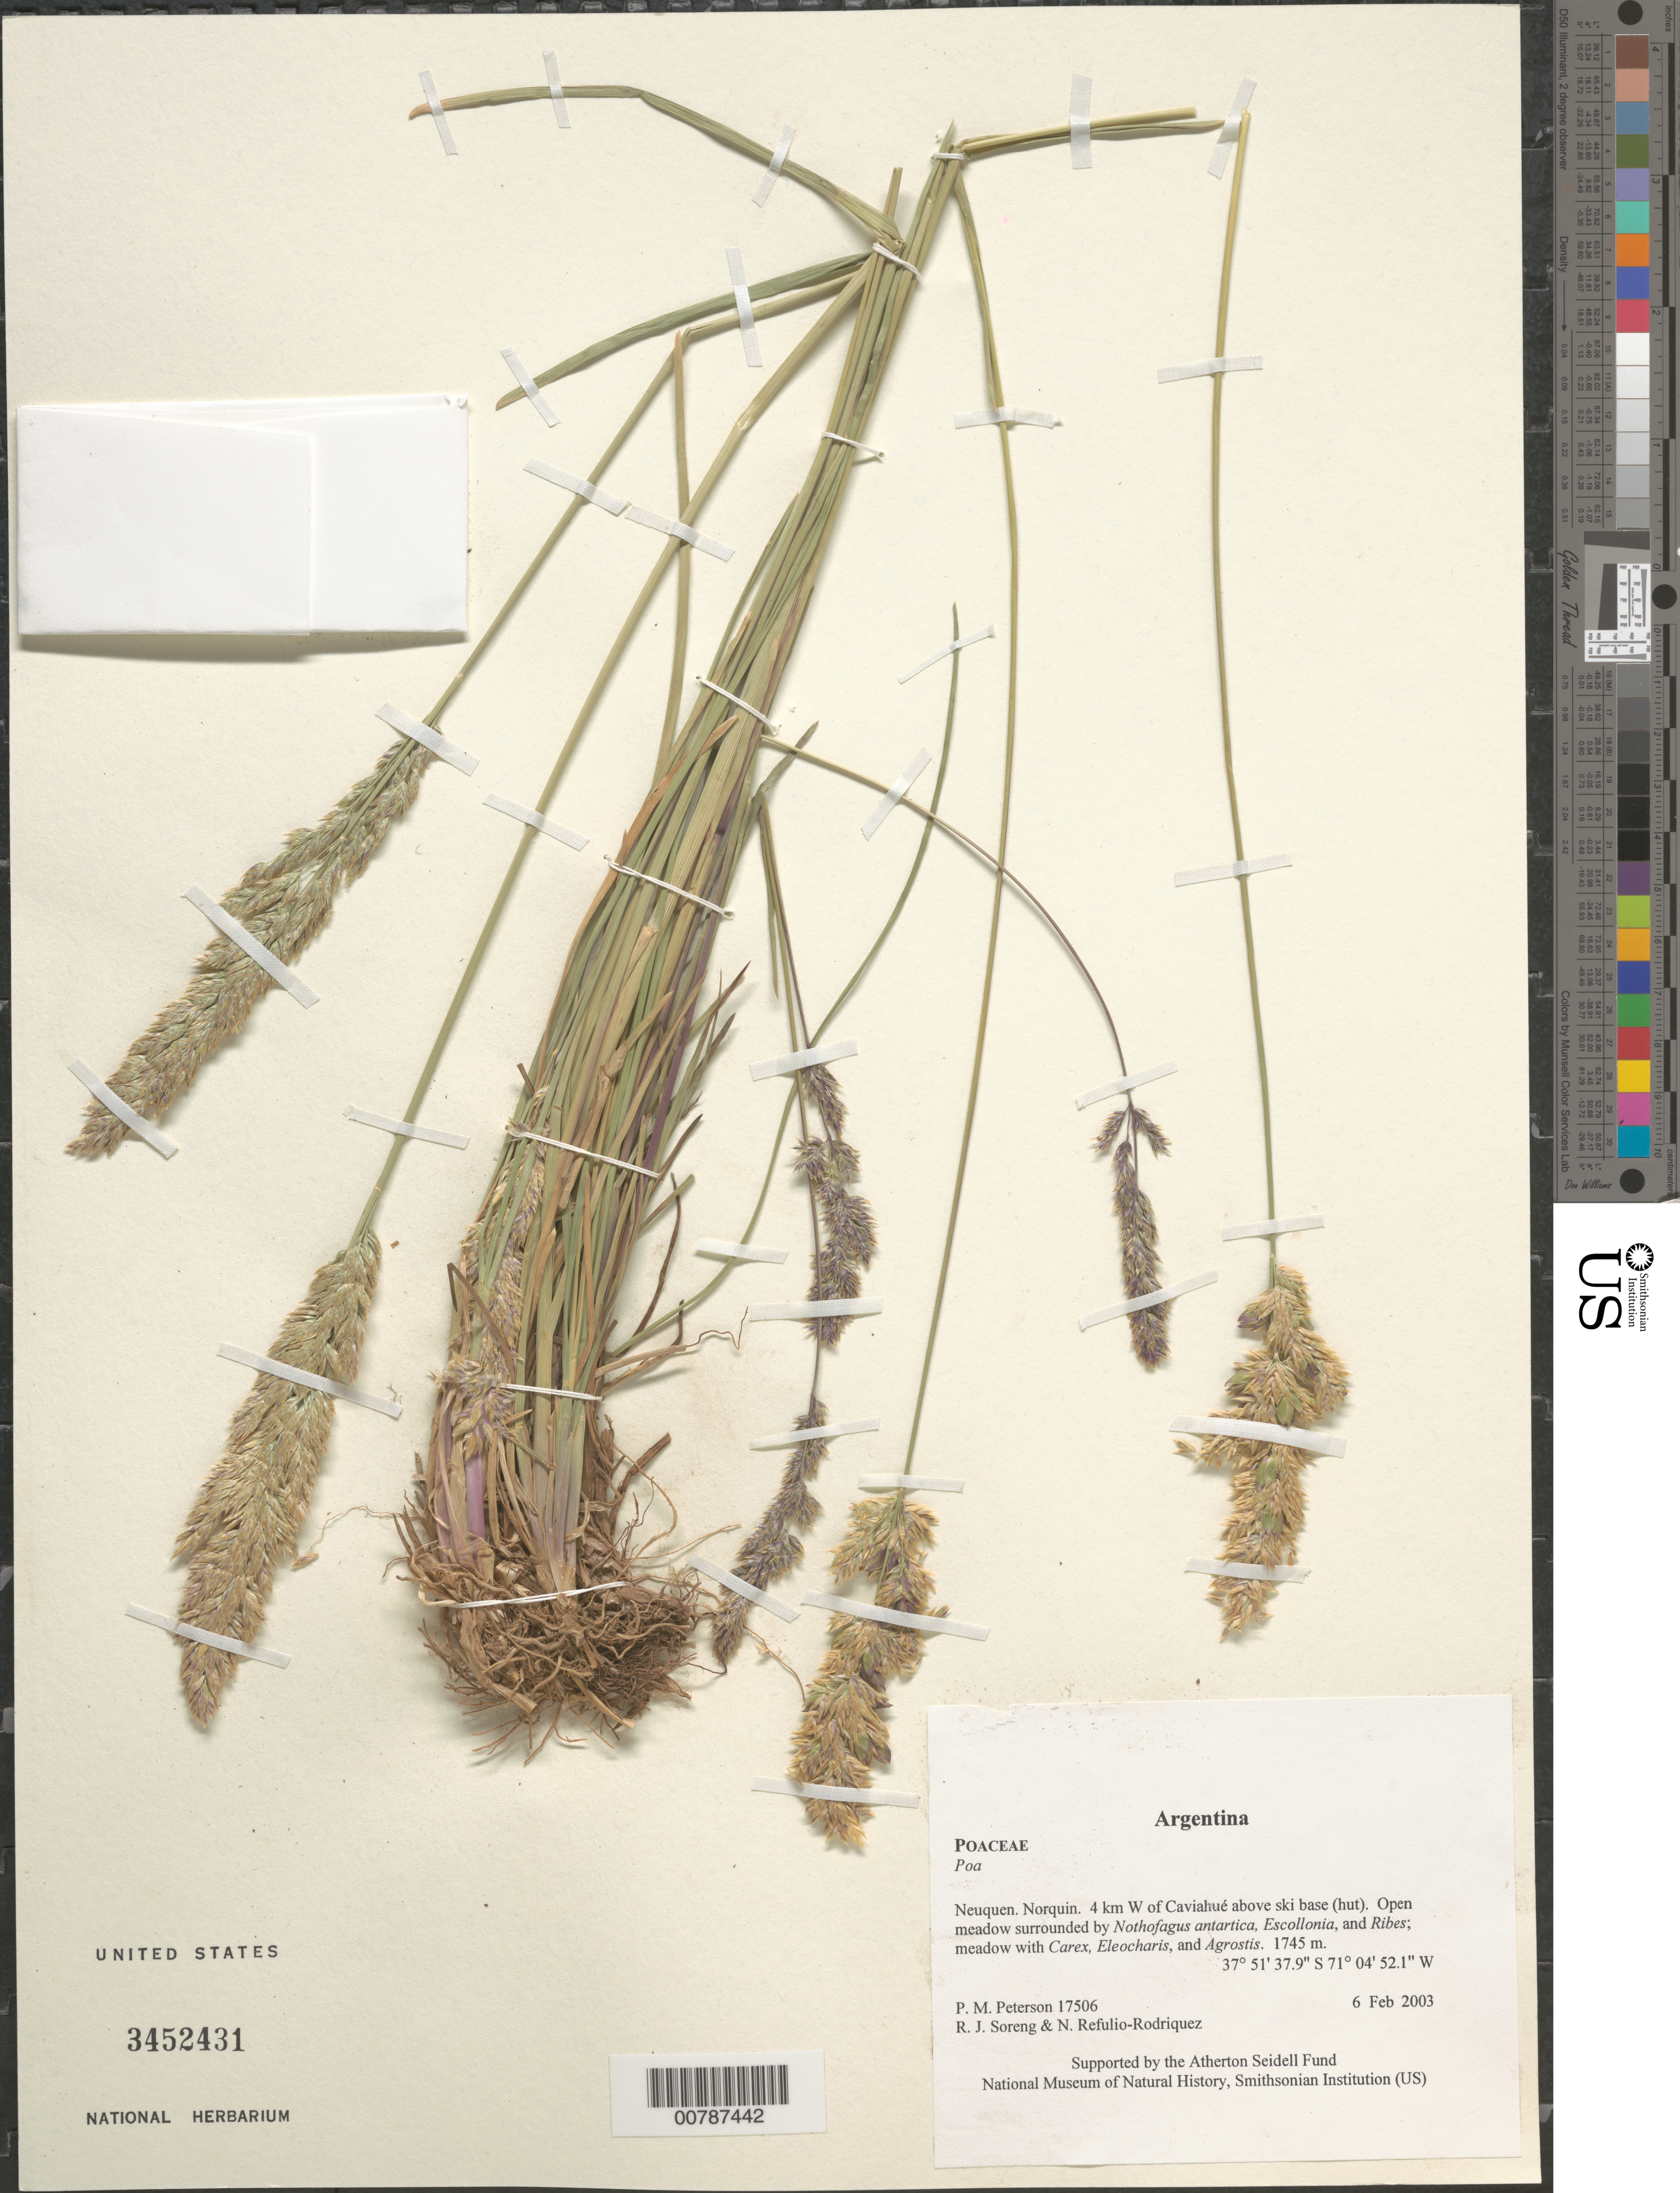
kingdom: Plantae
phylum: Tracheophyta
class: Liliopsida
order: Poales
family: Poaceae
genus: Poa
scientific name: Poa sp.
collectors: P. M. Peterson, R. J. Soreng & N. Refulio-Rodríguez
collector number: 17506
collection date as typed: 06 Feb 2003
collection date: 2003-02-06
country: Argentina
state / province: Neuquen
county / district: Norquin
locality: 4 km W of Caviahué above ski base (hut). Open meadow surrounded by Nothofagus antartica, Escollonia, and Ribes; meadow with Carex, Eleocharis, and Agrostis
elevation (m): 1745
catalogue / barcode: US 3452431